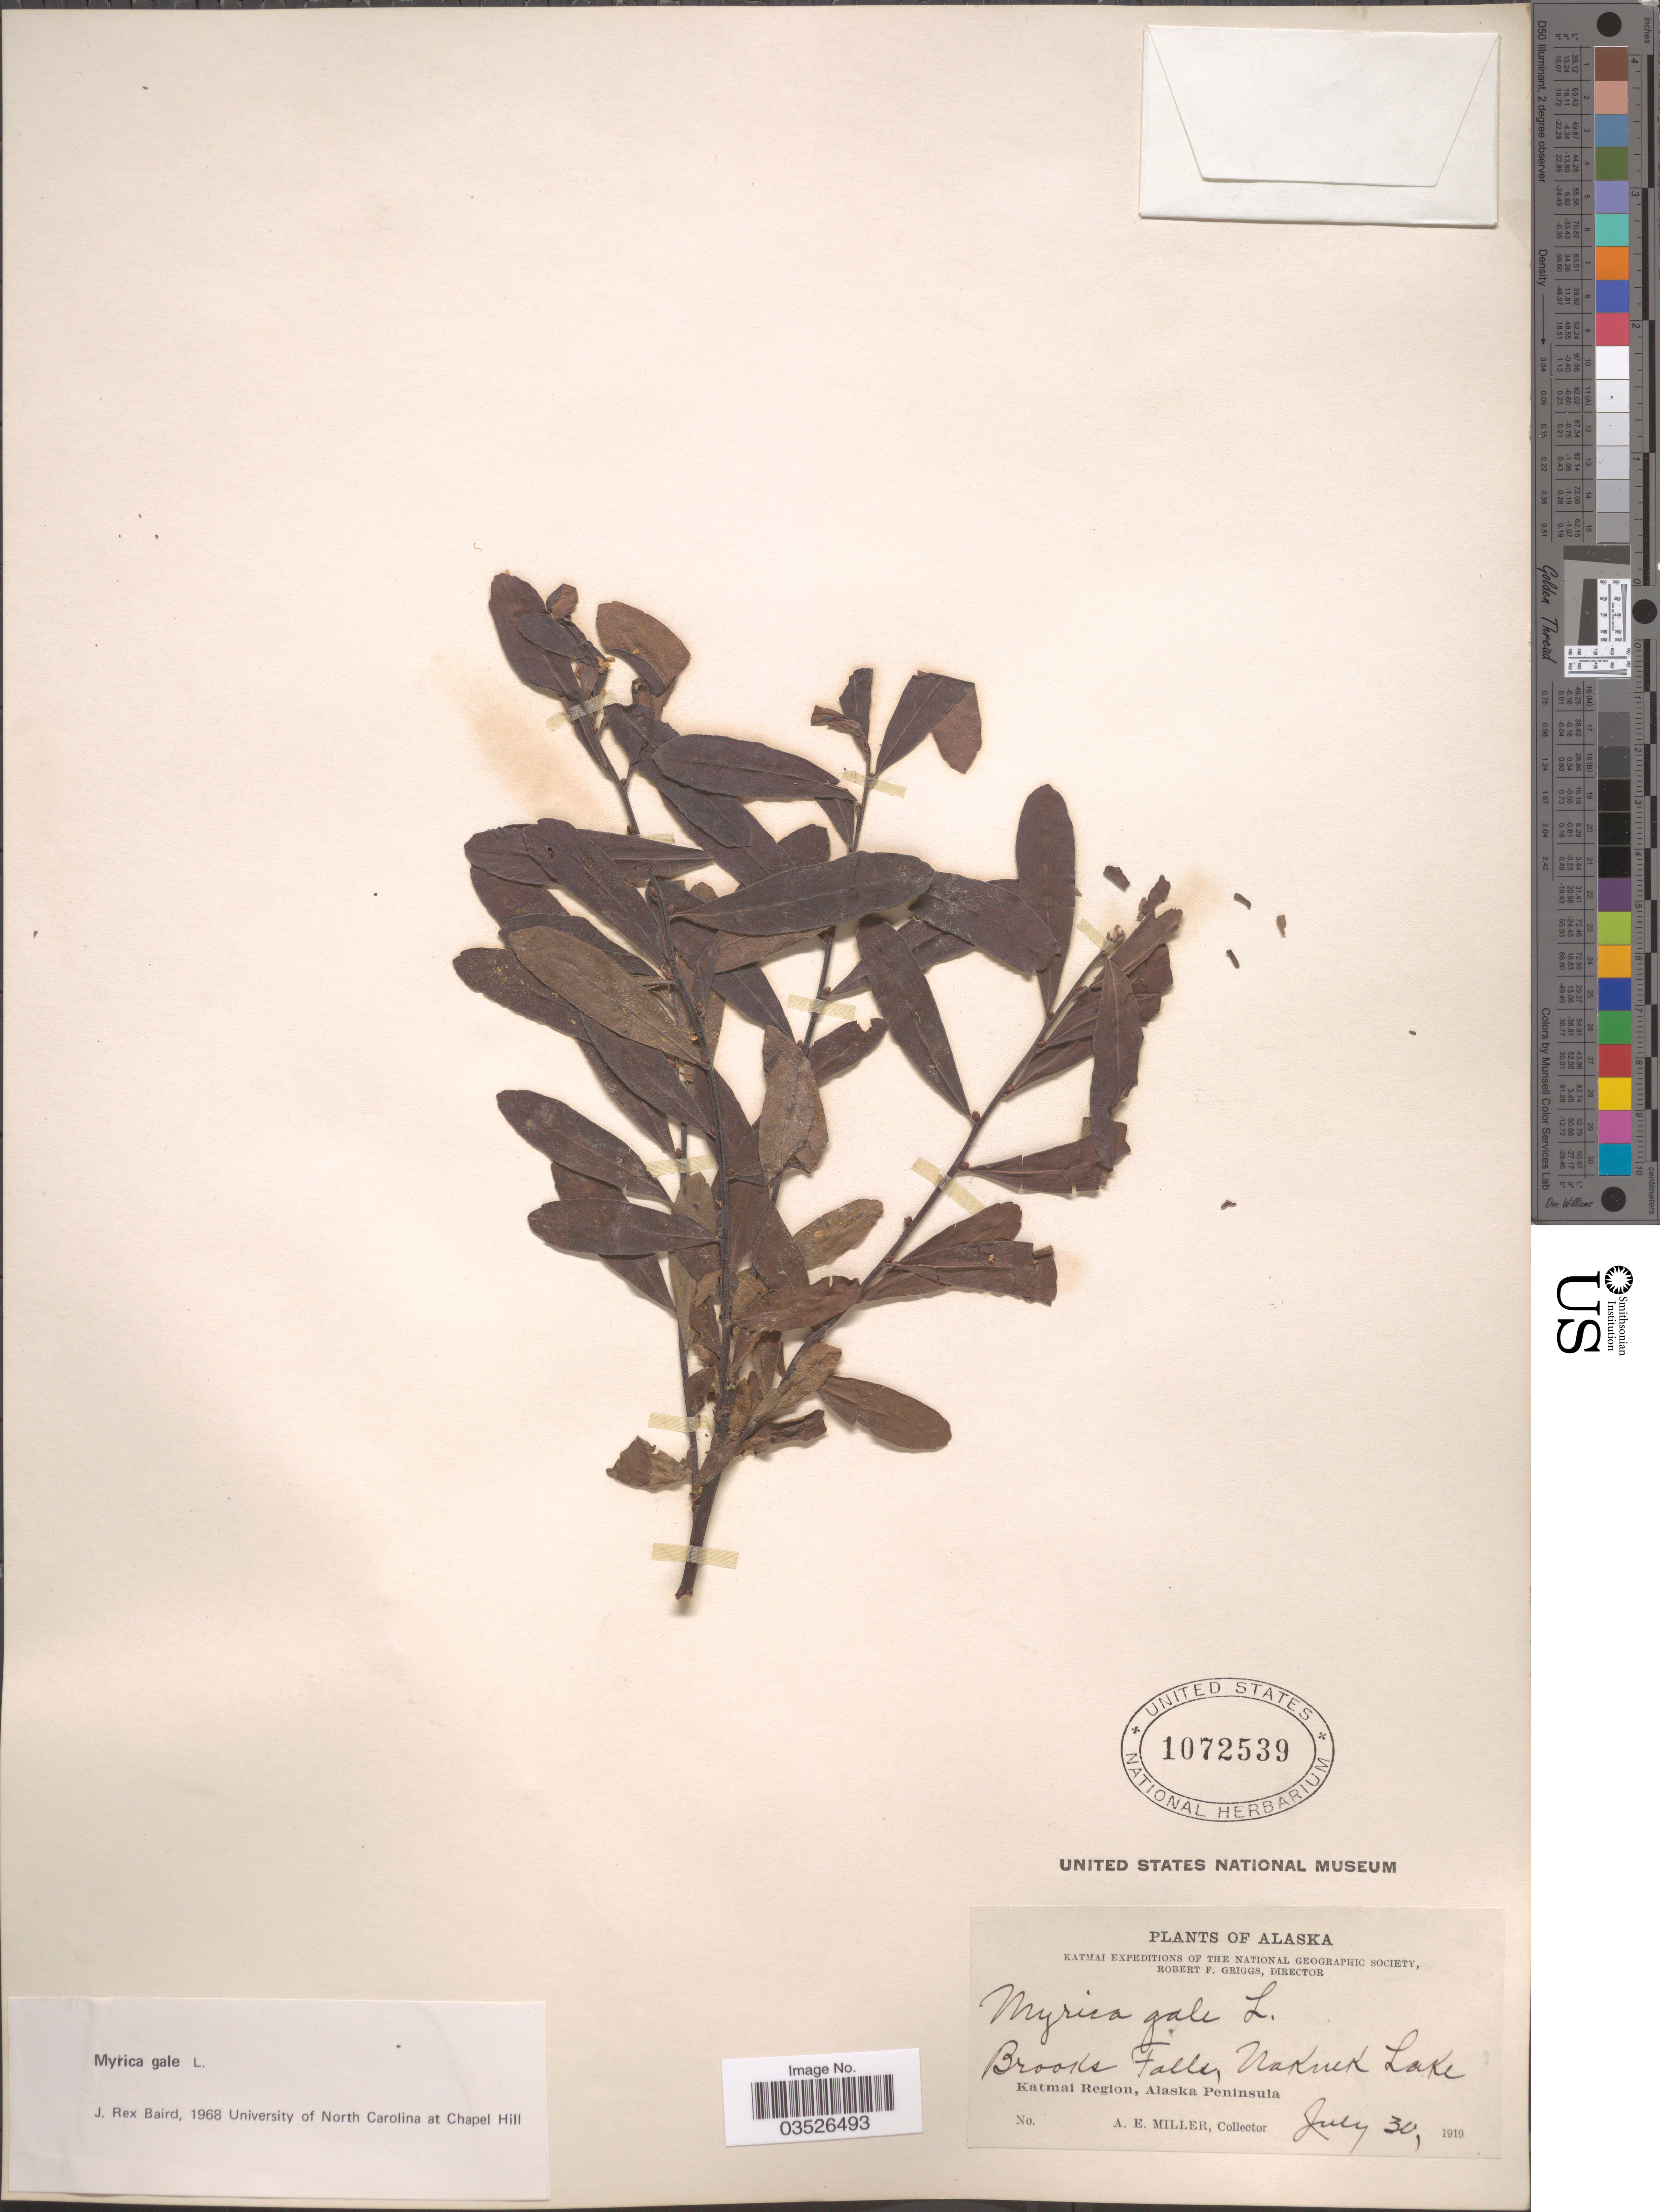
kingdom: Plantae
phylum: Tracheophyta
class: Magnoliopsida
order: Fagales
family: Myricaceae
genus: Myrica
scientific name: Myrica gale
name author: L.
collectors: A. E. Miller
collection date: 1919-07-30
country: United States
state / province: Alaska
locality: Brooks Falls, Naknek Lake. Katmai Region, Alaska Peninsula.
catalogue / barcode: US 1072539